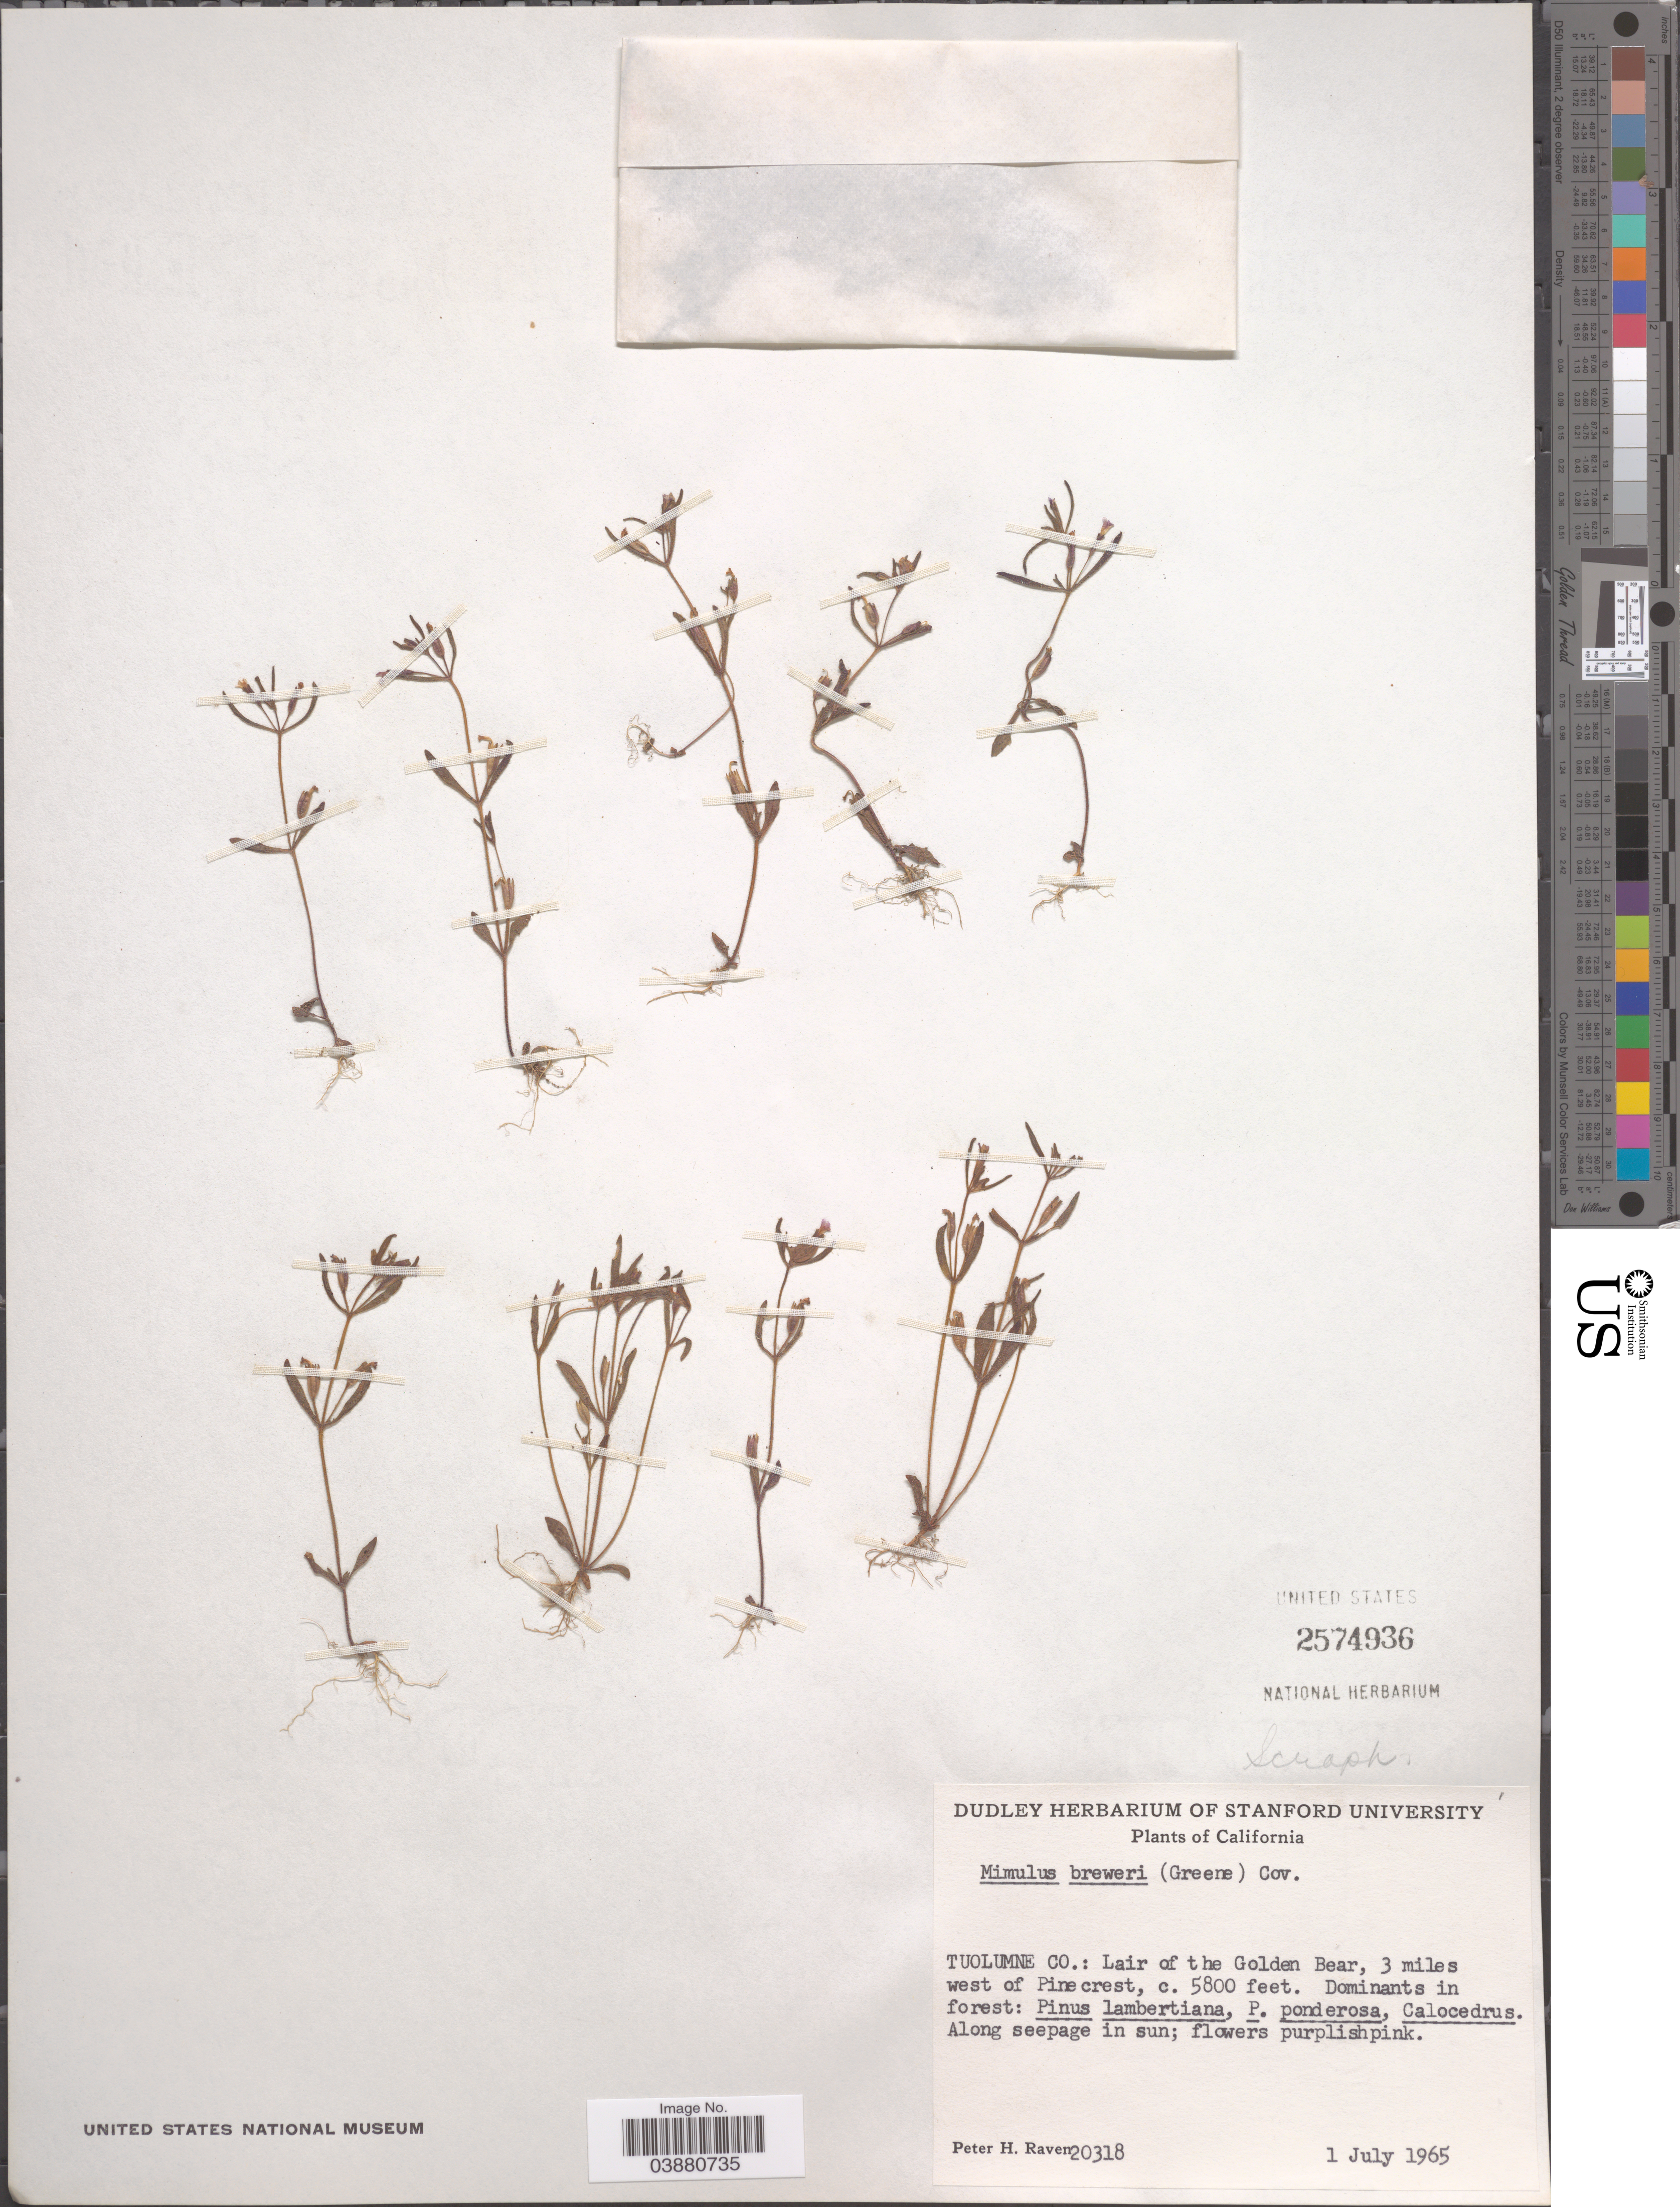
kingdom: Plantae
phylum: Tracheophyta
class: Magnoliopsida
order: Lamiales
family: Phrymaceae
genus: Mimulus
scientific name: Mimulus breweri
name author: (Greene) Coville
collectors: P. Raven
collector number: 20318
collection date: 1965-07-01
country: United States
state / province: California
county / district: Tuolumne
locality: Tuolumne Co.: Lair of the Golden Bear, 3 miles west of Pinecret.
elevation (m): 1768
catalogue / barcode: US 2574936